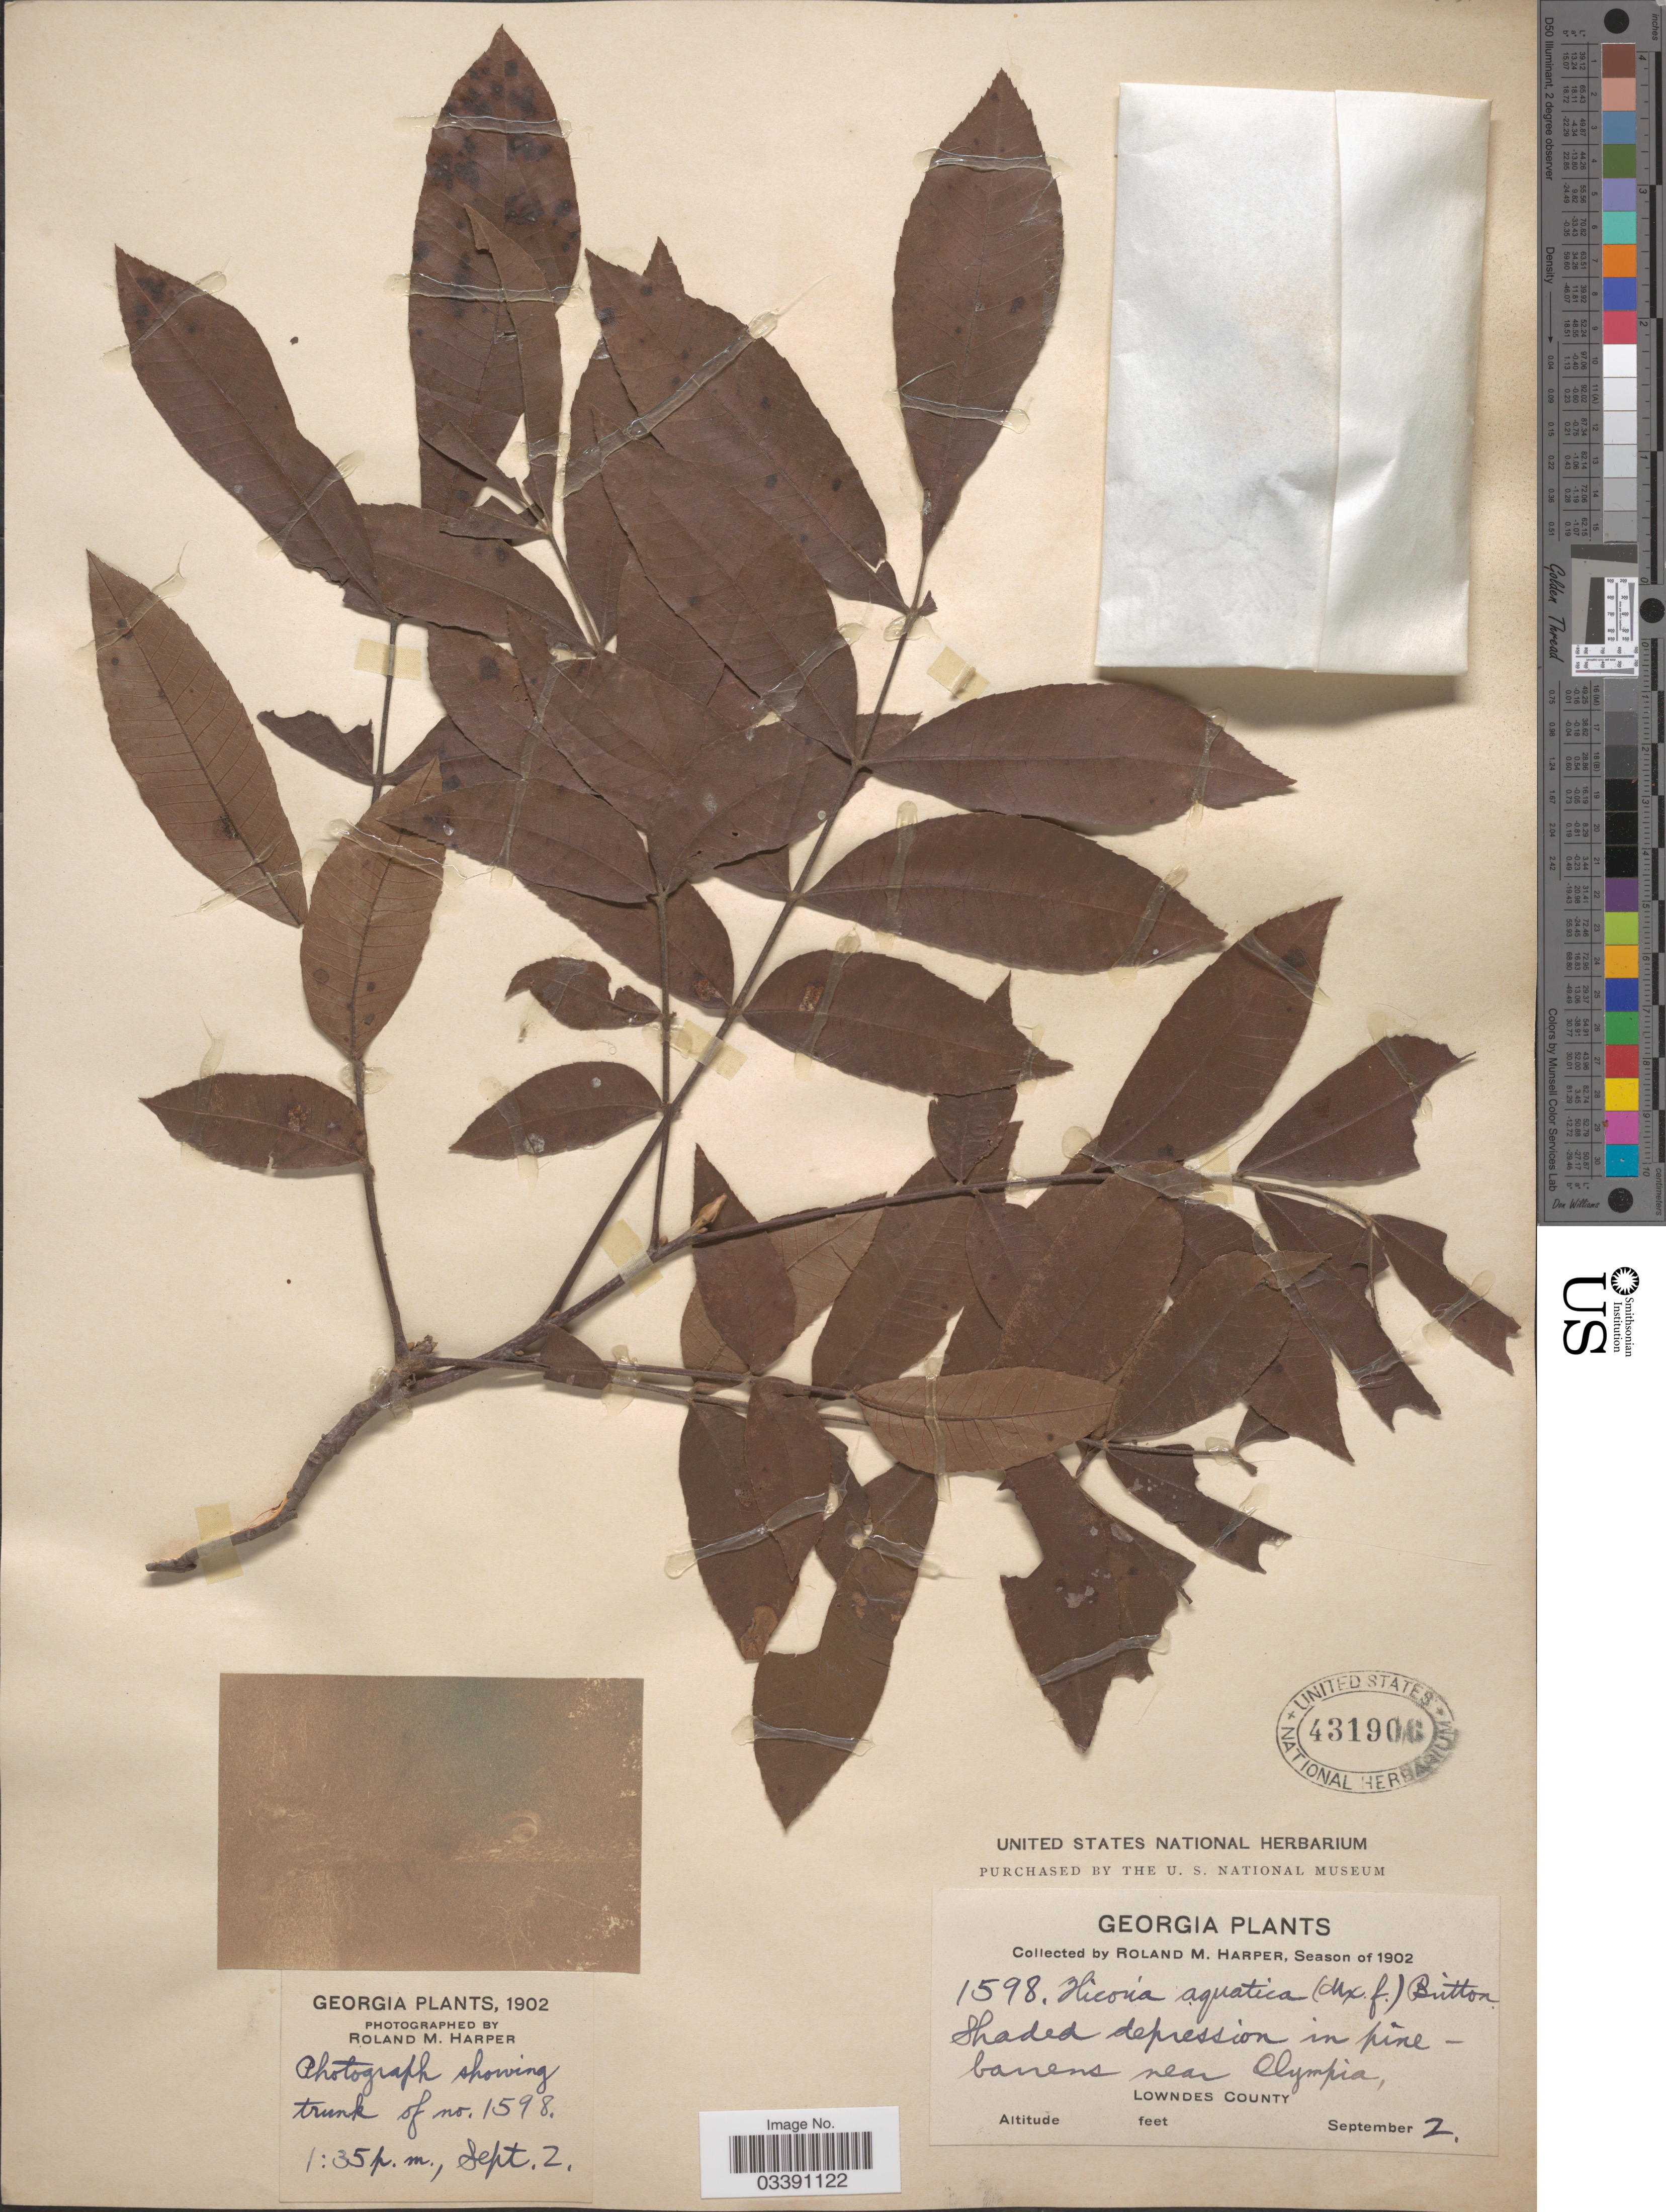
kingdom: Plantae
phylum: Tracheophyta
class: Magnoliopsida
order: Fagales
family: Juglandaceae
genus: Carya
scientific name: Carya aquatica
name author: (F. Michx.) Nutt.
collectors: R. M. Harper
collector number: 1598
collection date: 1902-09-02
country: United States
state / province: Georgia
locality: Near Olympia, Lowndes County.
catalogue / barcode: US 431906